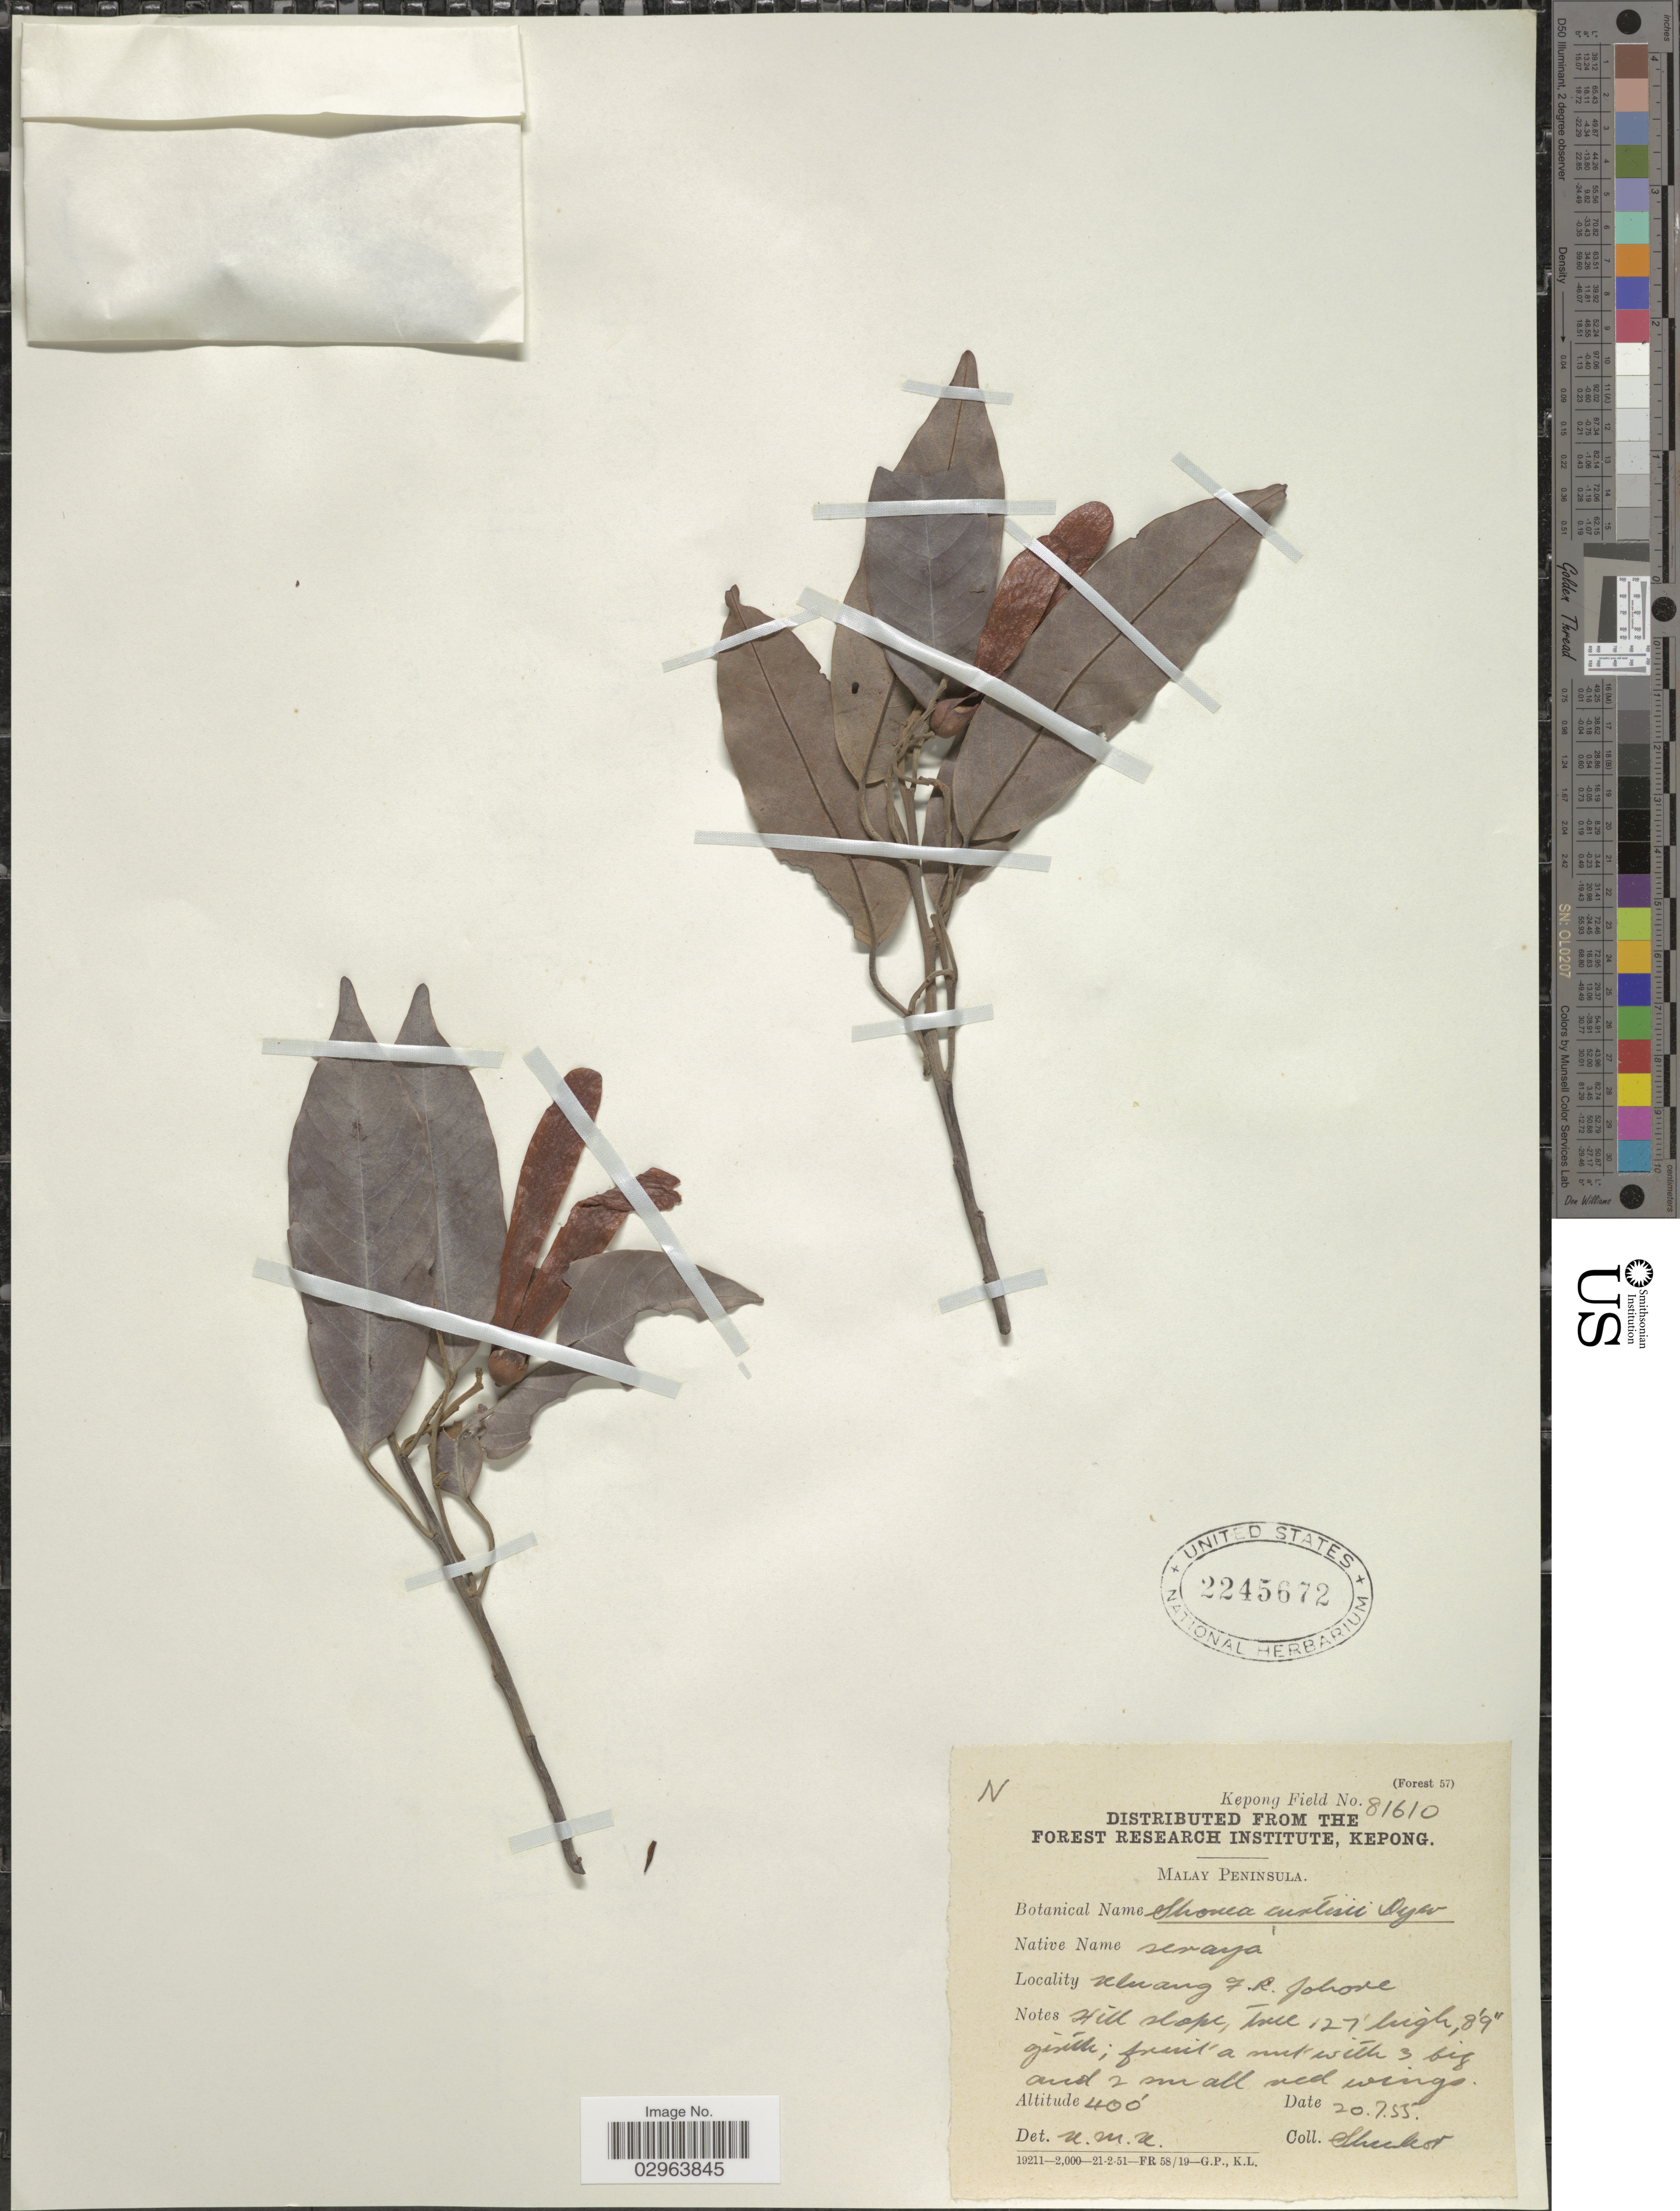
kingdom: Plantae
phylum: Tracheophyta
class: Magnoliopsida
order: Malvales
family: Dipterocarpaceae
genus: Rubroshorea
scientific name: Rubroshorea curtisii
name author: (Dyer ex King) P.S. Ashton & J. Heck.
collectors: A. Shukor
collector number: Kepong Field 81610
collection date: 1955-07-20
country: Malaysia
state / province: Johor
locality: Malay Peninsula. Kluang F.R. Johore.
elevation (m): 122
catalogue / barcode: US 2245672